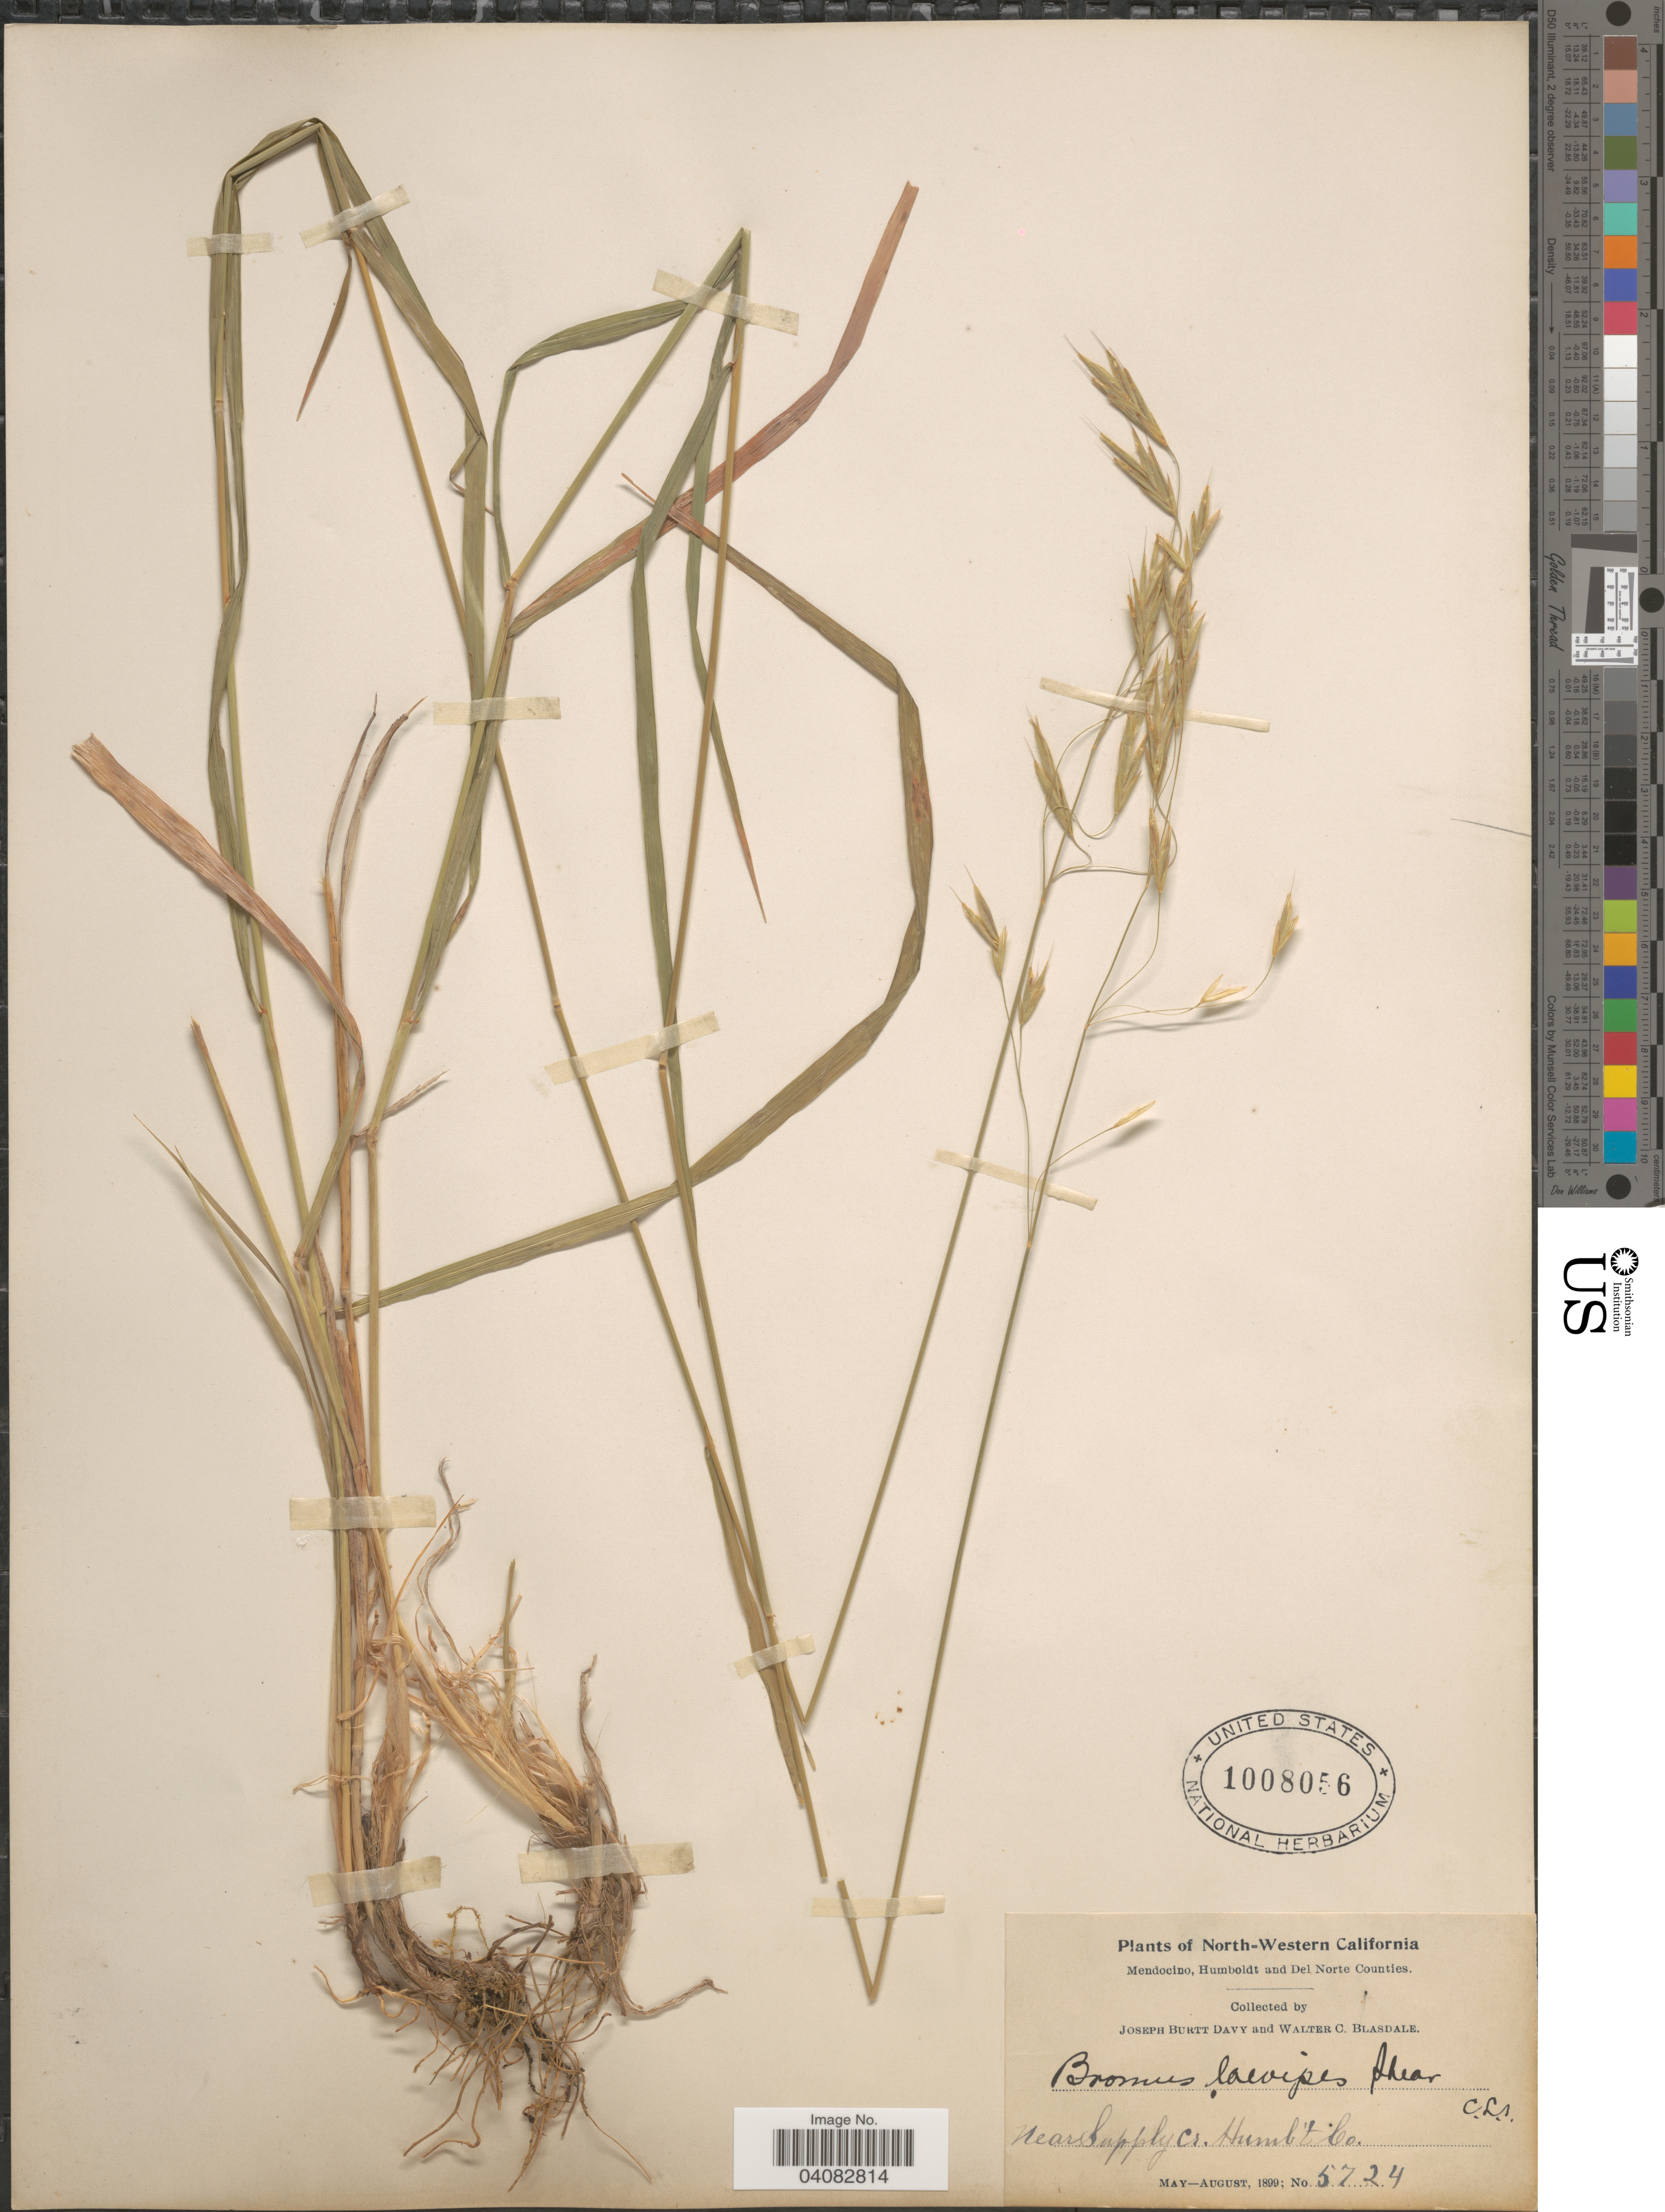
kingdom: Plantae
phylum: Tracheophyta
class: Liliopsida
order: Poales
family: Poaceae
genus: Bromus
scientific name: Bromus laevipes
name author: Shear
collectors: J. Burtt Davy & W. Blasdale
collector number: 5724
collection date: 1899-05/1899-08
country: United States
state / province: California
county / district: Humboldt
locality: North-Western California. Near Supply Cr. Humb't. Co.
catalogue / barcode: US 1008056